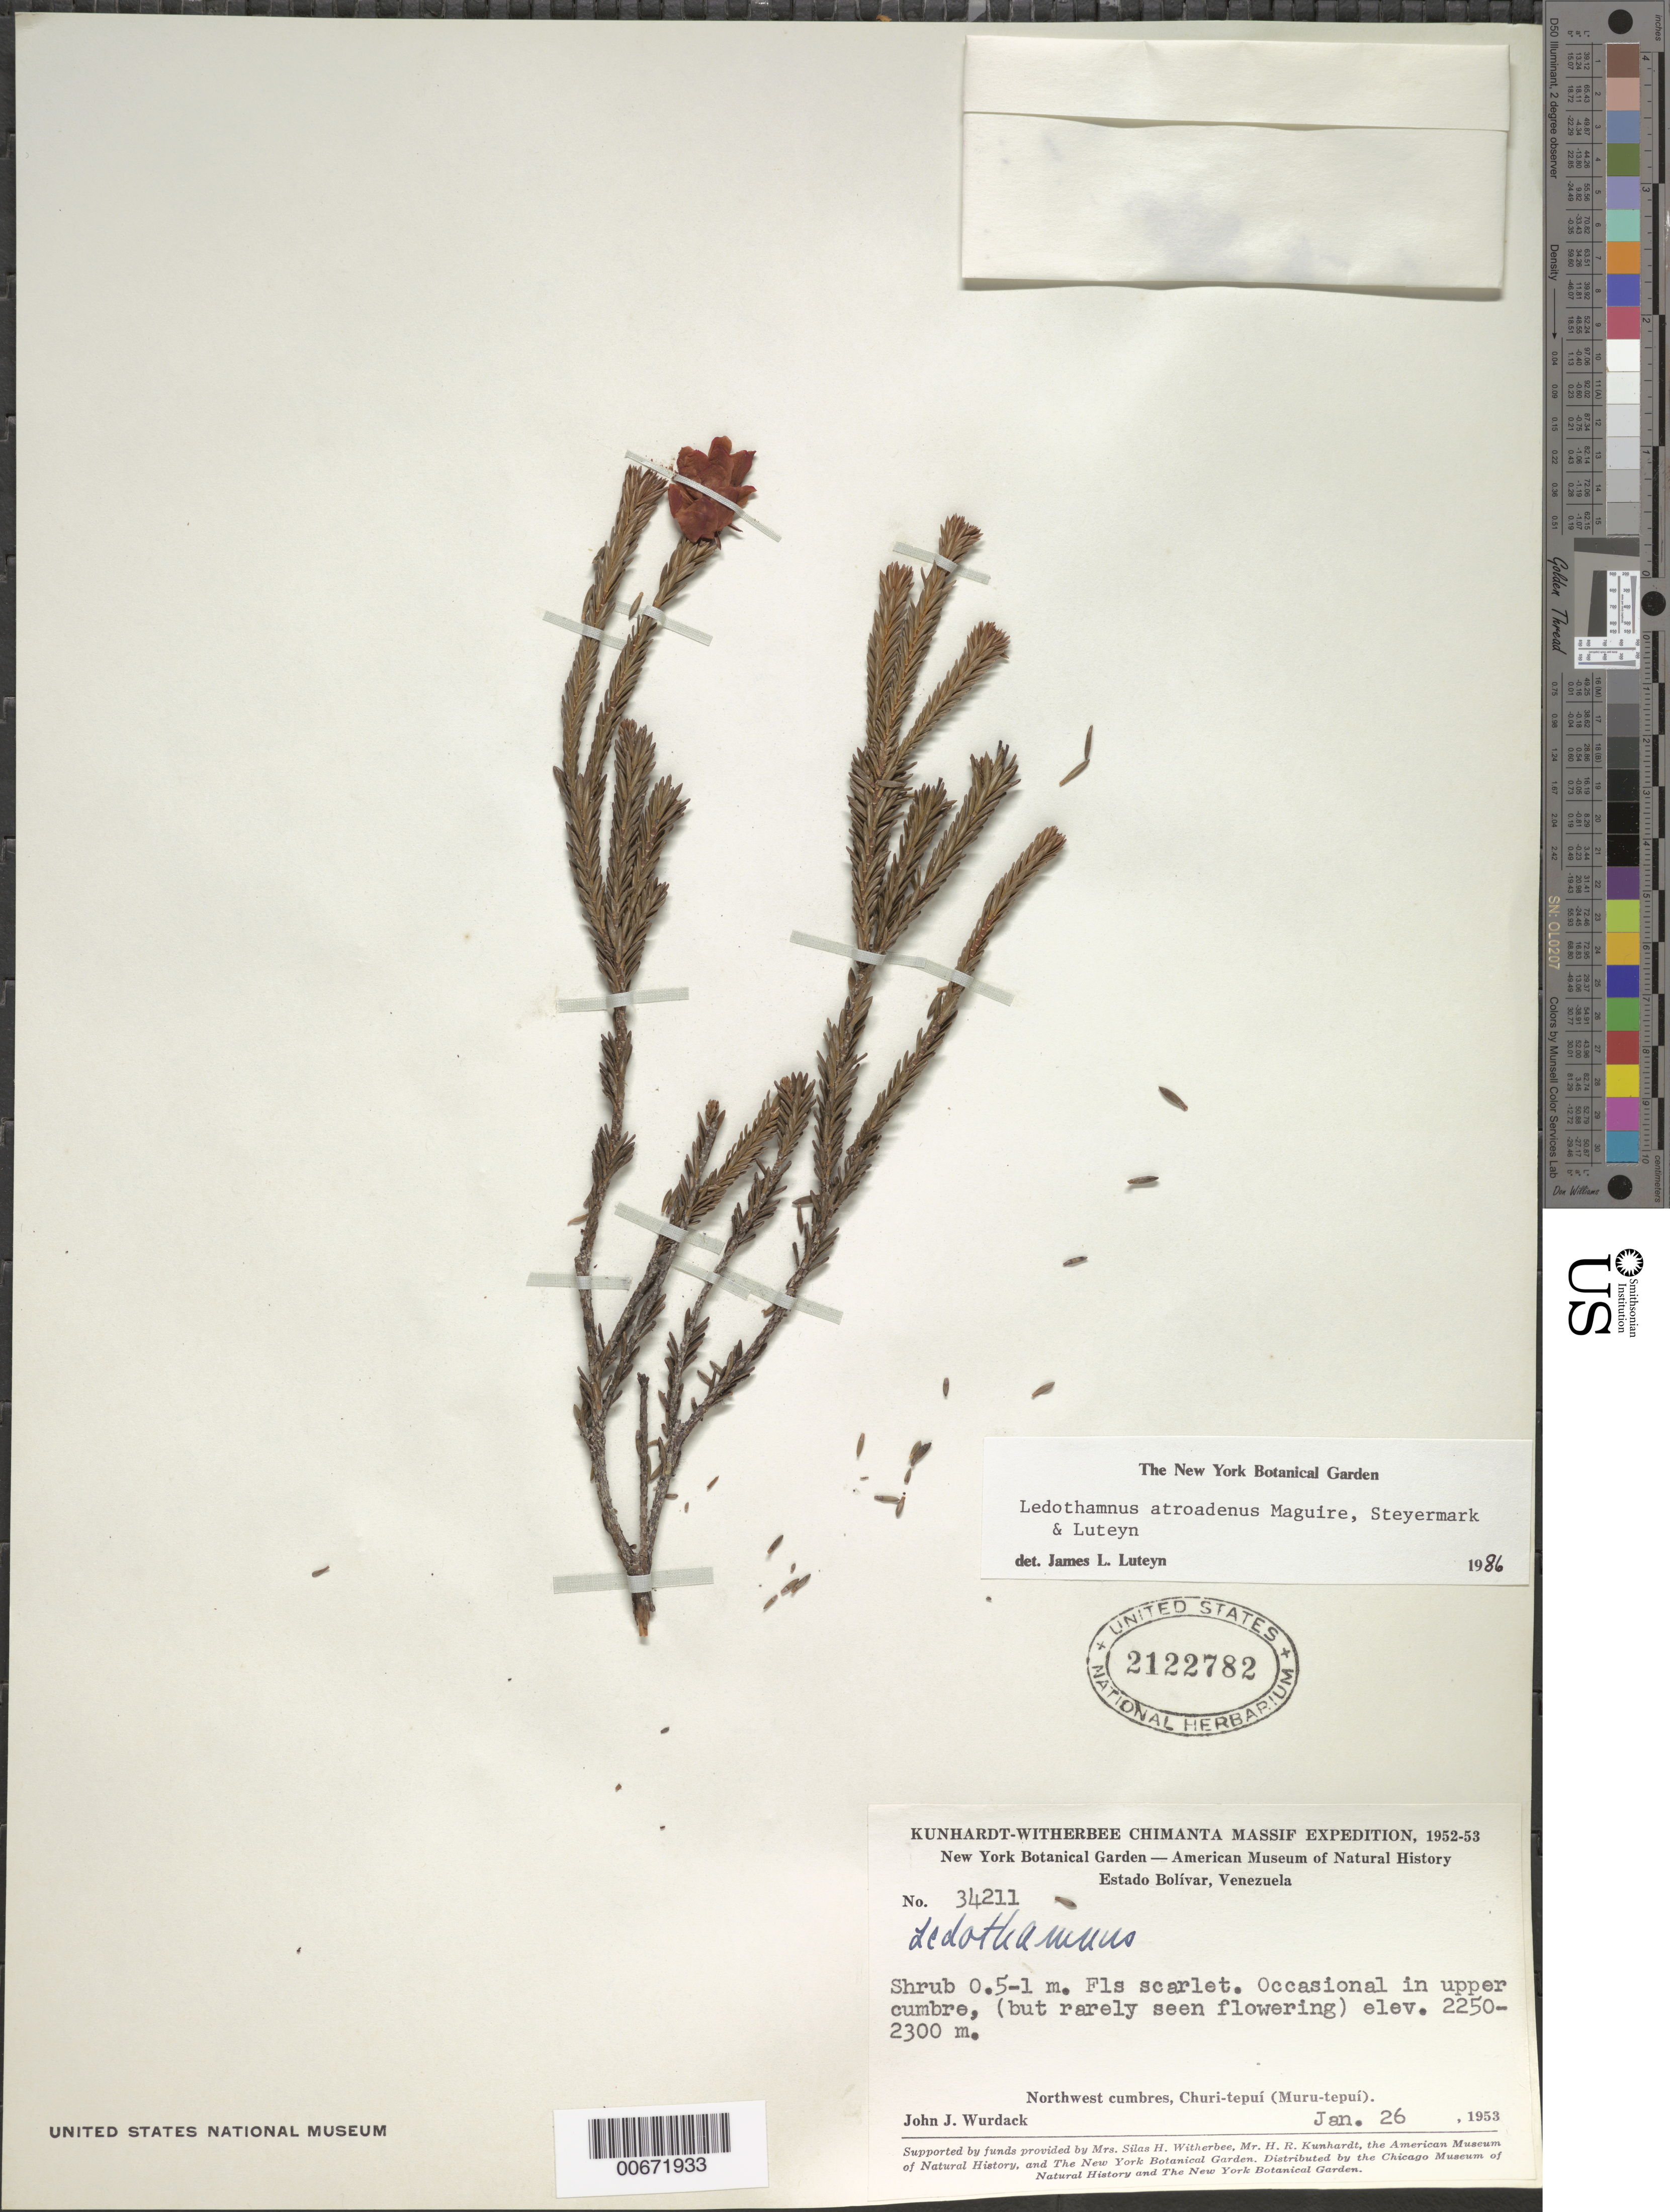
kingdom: Plantae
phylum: Tracheophyta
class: Magnoliopsida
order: Ericales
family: Ericaceae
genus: Ledothamnus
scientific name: Ledothamnus atroadenus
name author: Maguire et al.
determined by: Luteyn, J. L.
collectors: J. J. Wurdack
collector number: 34211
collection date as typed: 26-Jan-53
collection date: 1953-01-26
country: Venezuela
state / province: Bolívar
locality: Churi-tepuí (Muru-tepuí)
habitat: Upper cumbre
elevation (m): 2250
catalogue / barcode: US 2122782